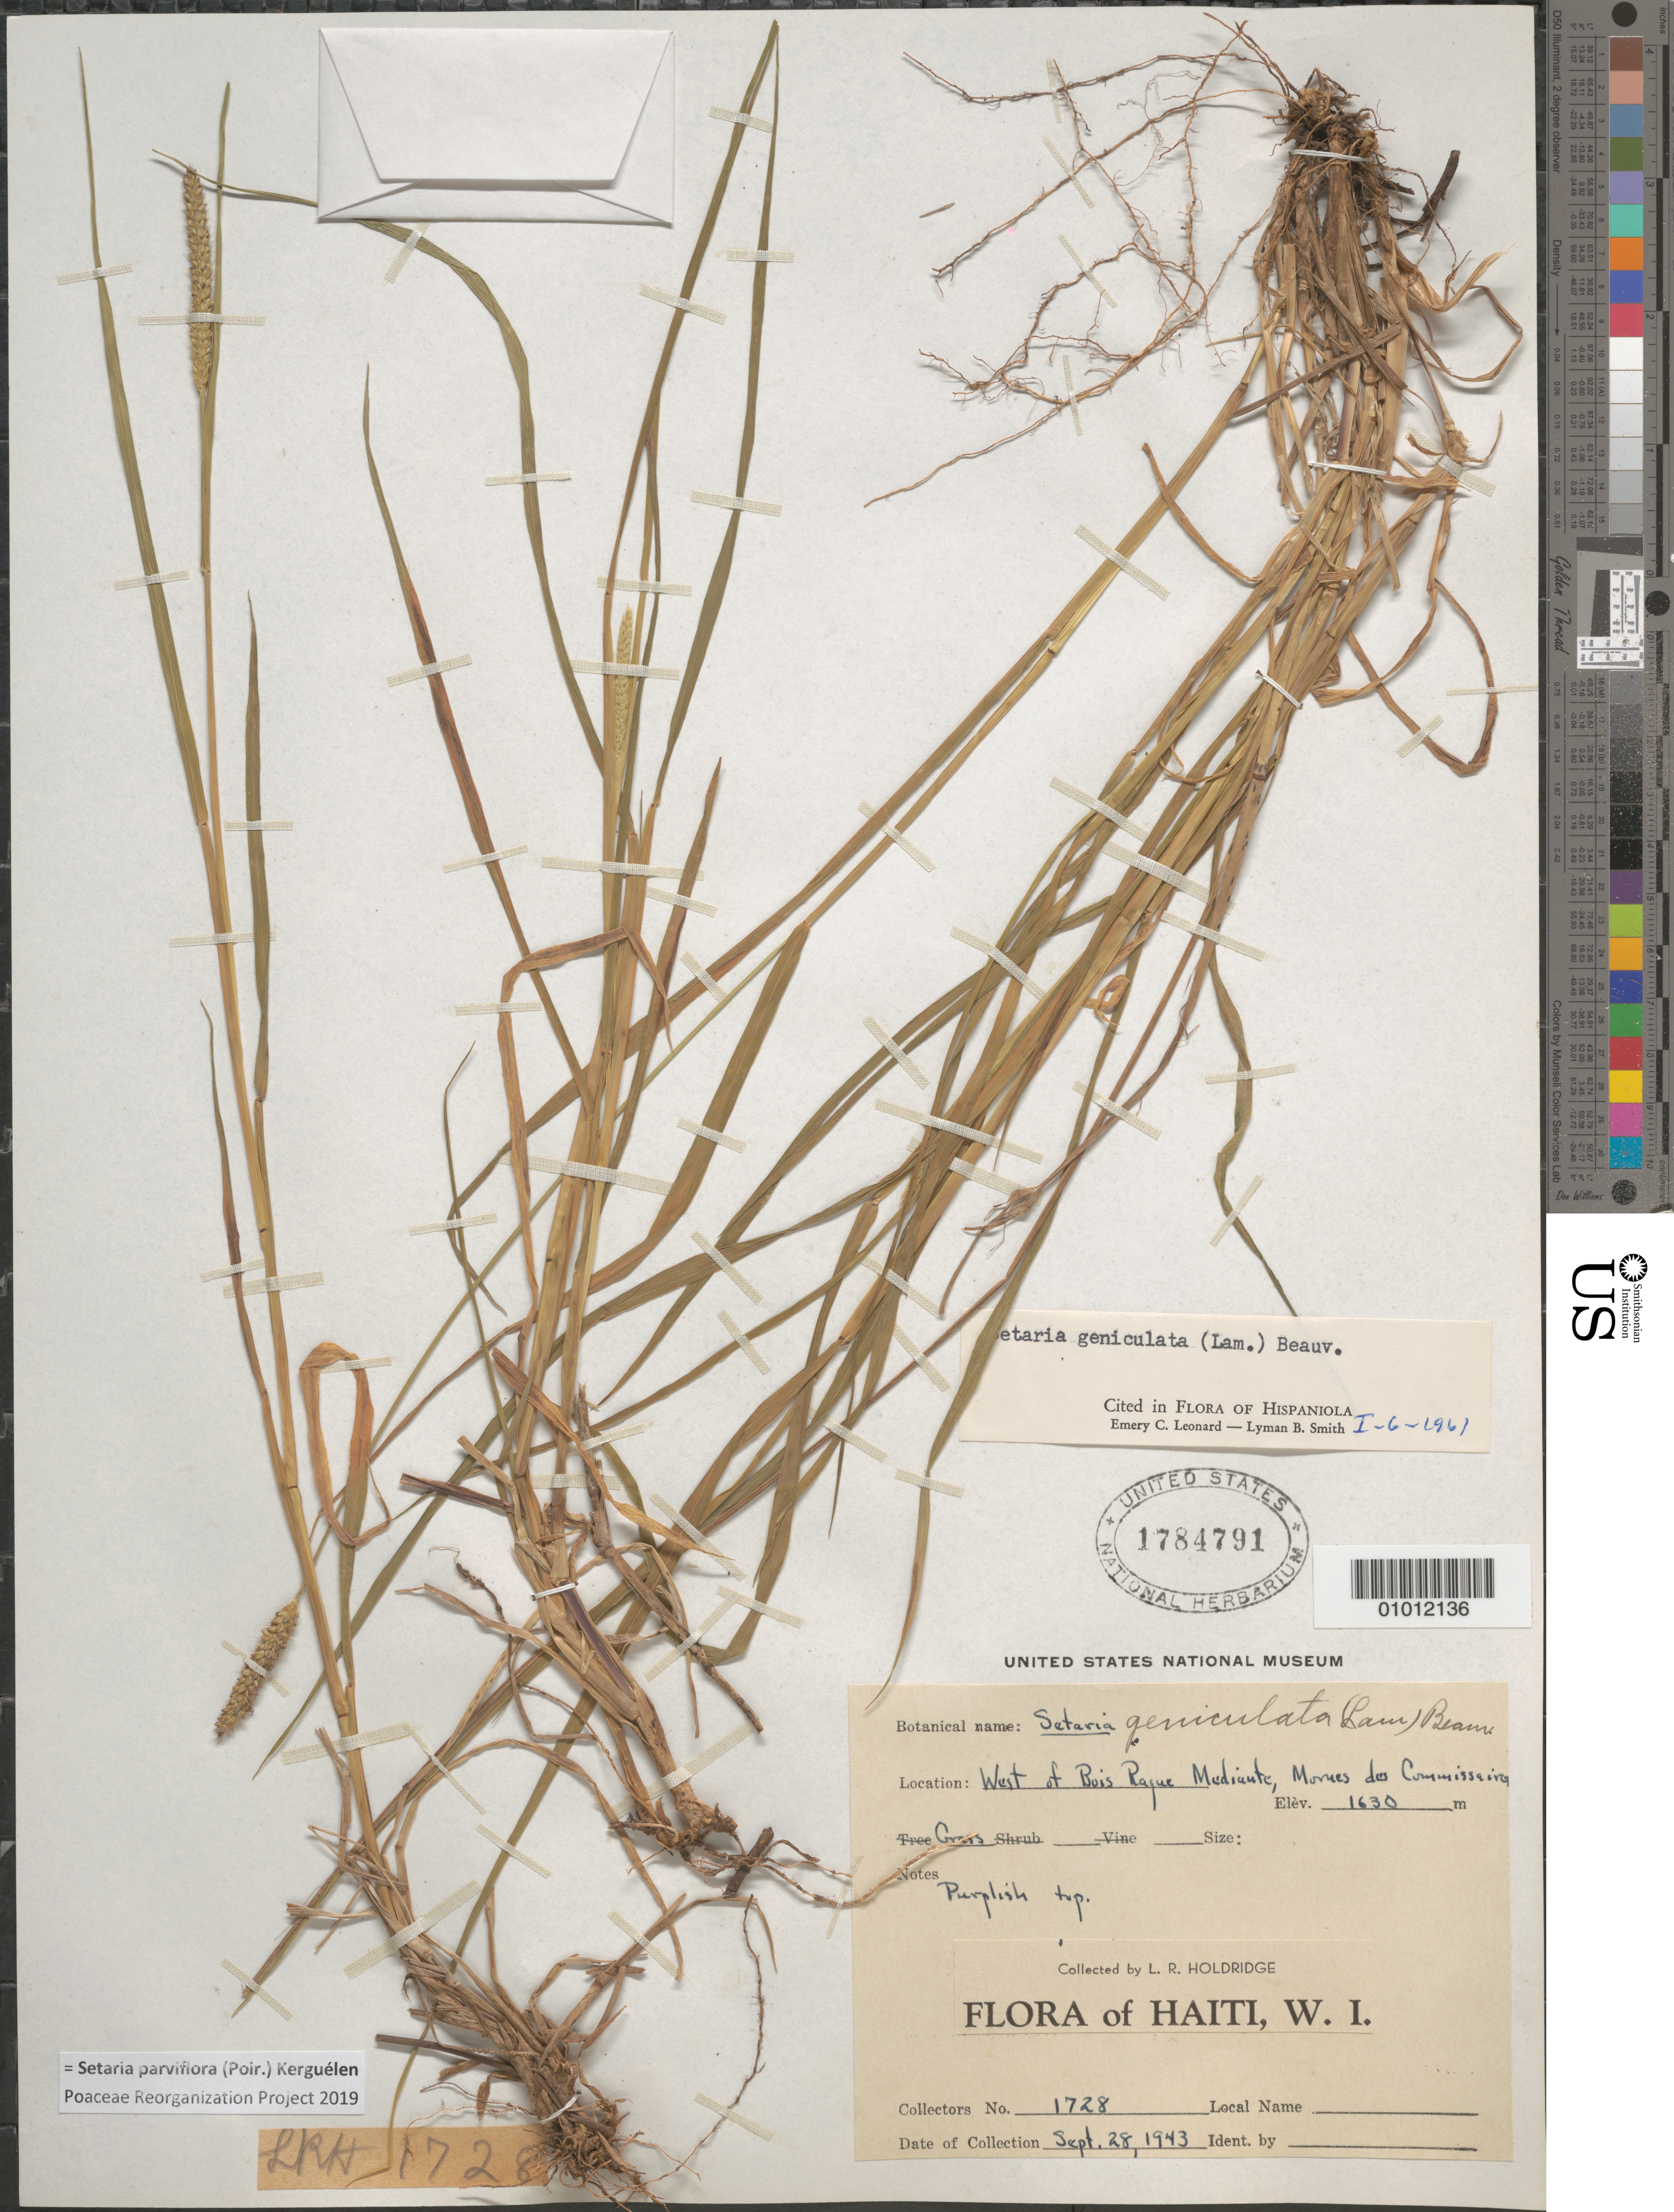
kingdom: Plantae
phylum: Tracheophyta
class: Liliopsida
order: Poales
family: Poaceae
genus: Setaria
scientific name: Setaria parviflora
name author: (Poir.) Kerguélen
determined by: Poaceae Reorganization Project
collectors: L. Holdridge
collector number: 1728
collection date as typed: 28 Sep 1943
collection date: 1943-09-28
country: Haiti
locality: West of Bois Rague Mediante, Morues des Commissaires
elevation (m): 1630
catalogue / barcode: US 1784791